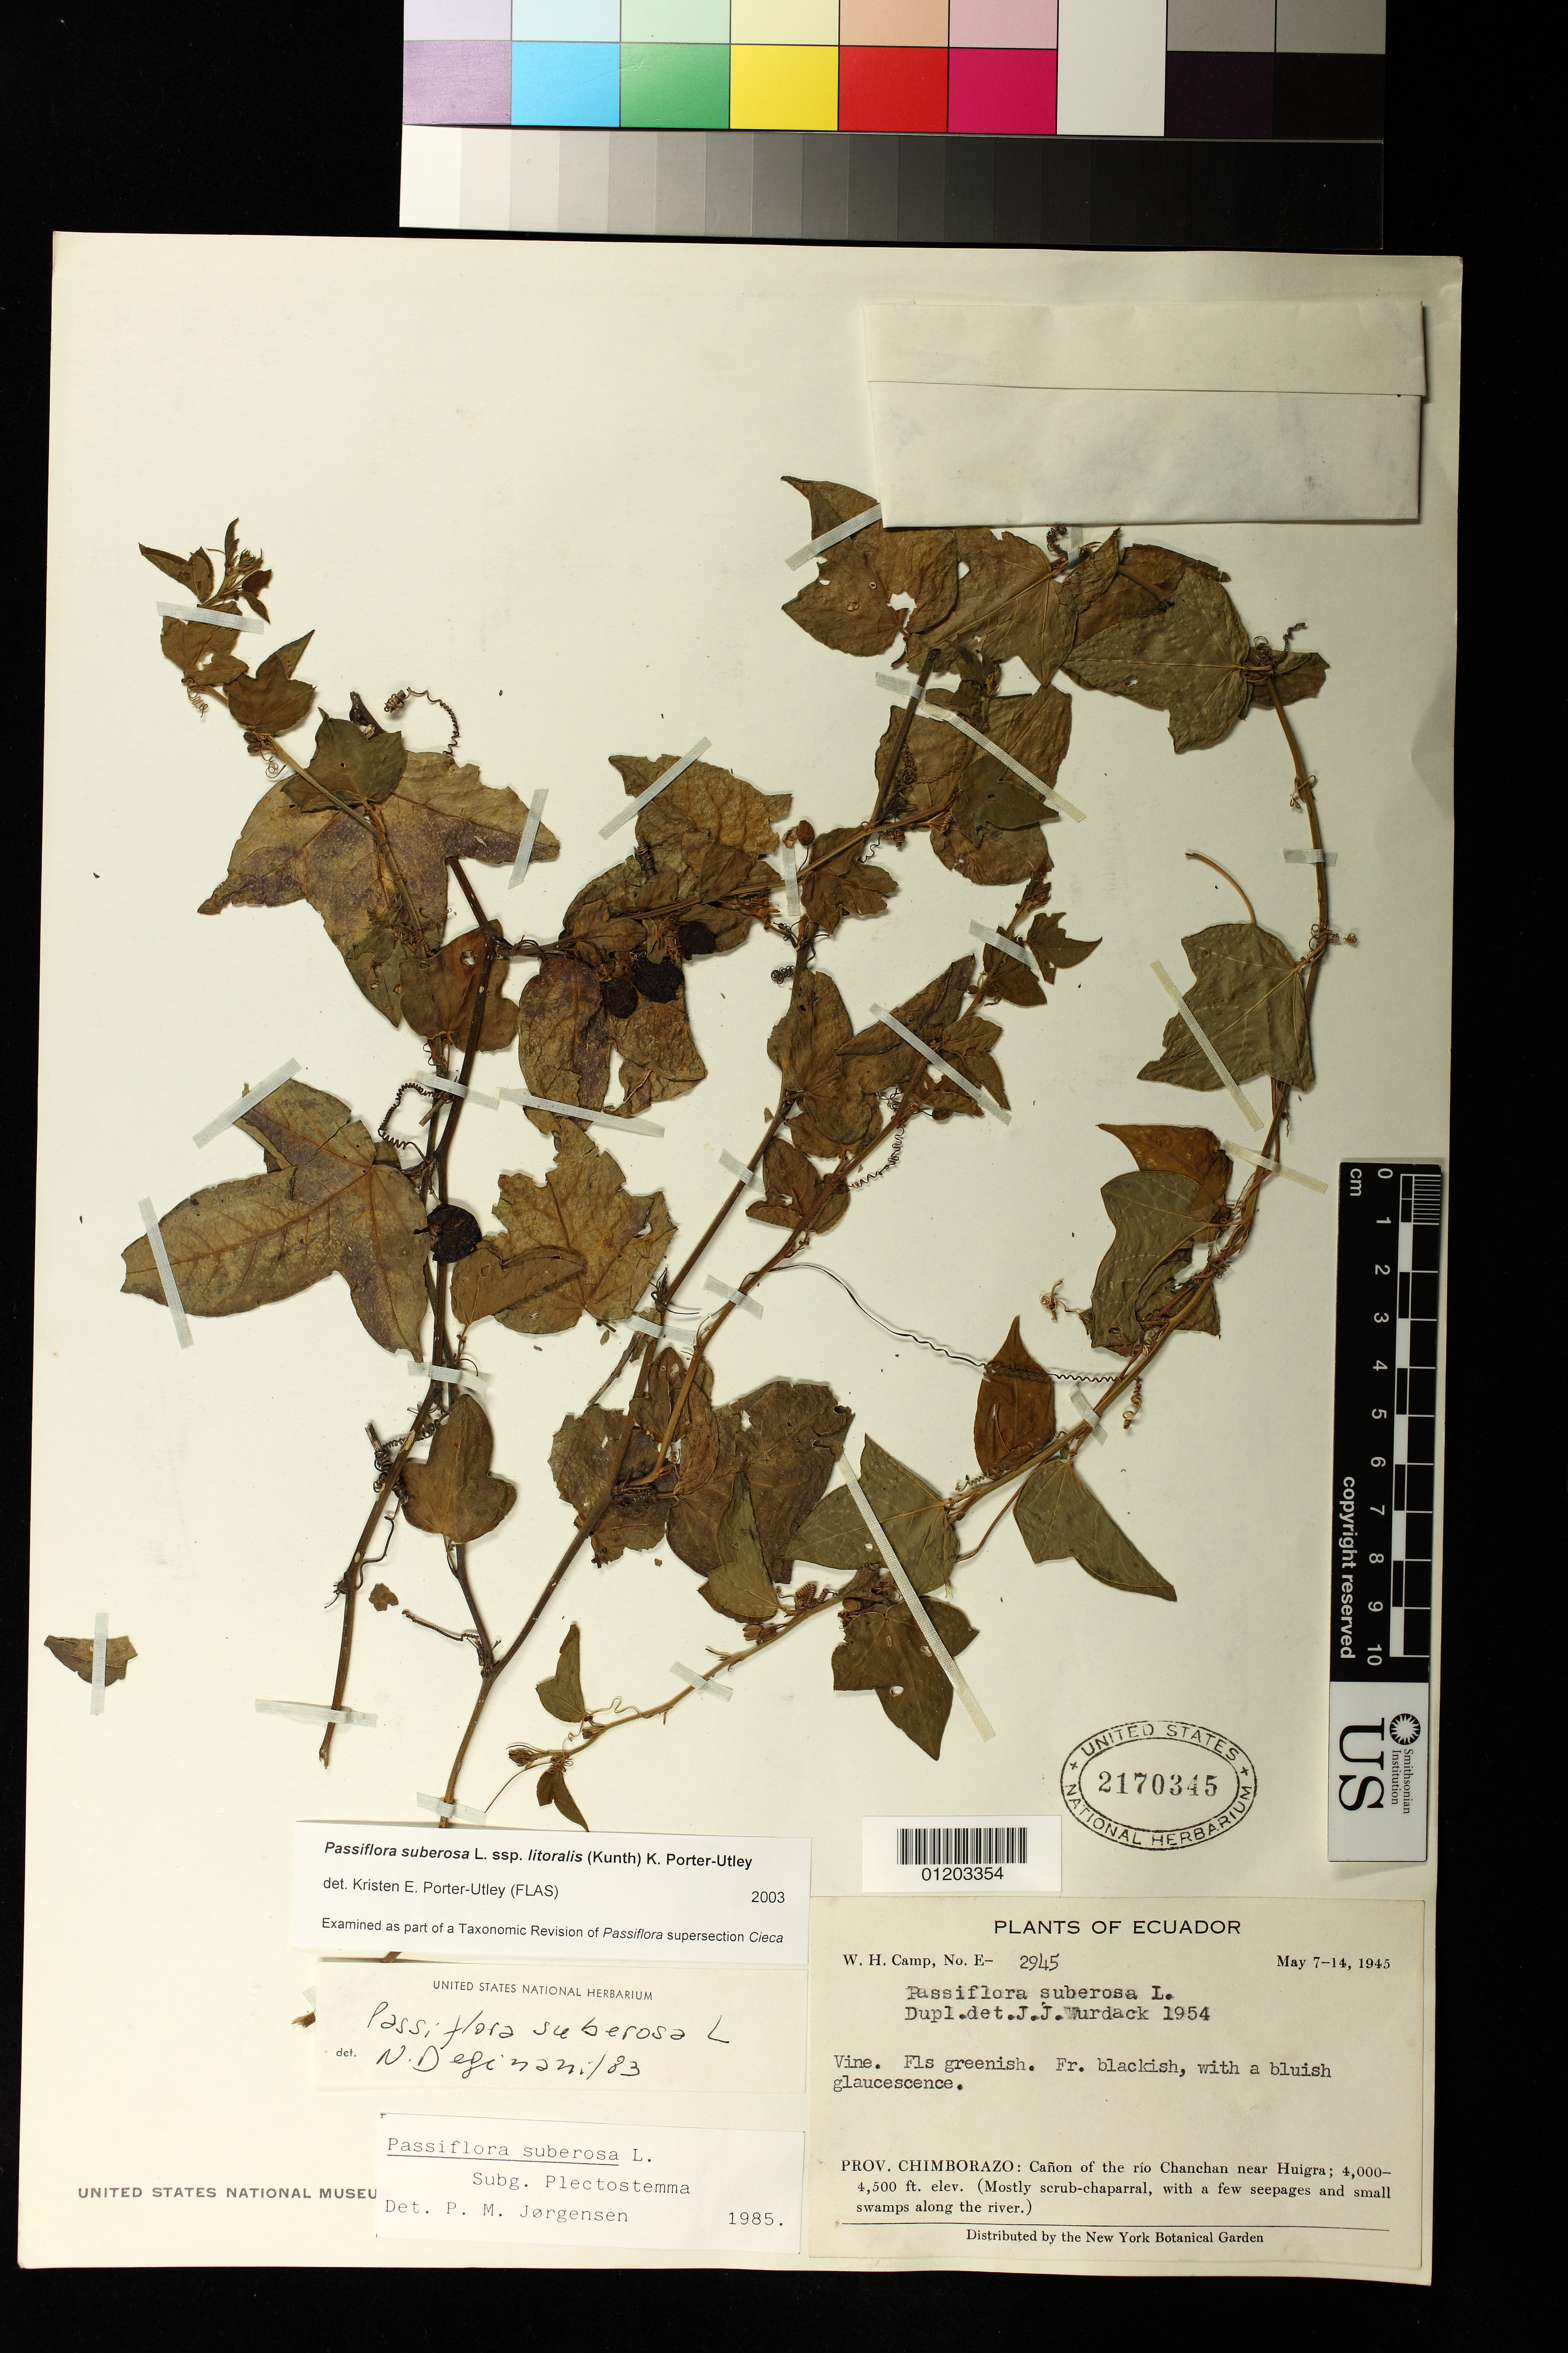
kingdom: Plantae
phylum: Tracheophyta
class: Magnoliopsida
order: Malpighiales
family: Passifloraceae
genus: Passiflora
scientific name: Passiflora suberosa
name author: L.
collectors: W. H. Camp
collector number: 2945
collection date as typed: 07 May 1945 to 14 May 1945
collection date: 1945-05-07/1945-05-14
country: Ecuador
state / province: Chimborazo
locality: Cañon of the Río Chanchan near Huigra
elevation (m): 1219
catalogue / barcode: US 2170345